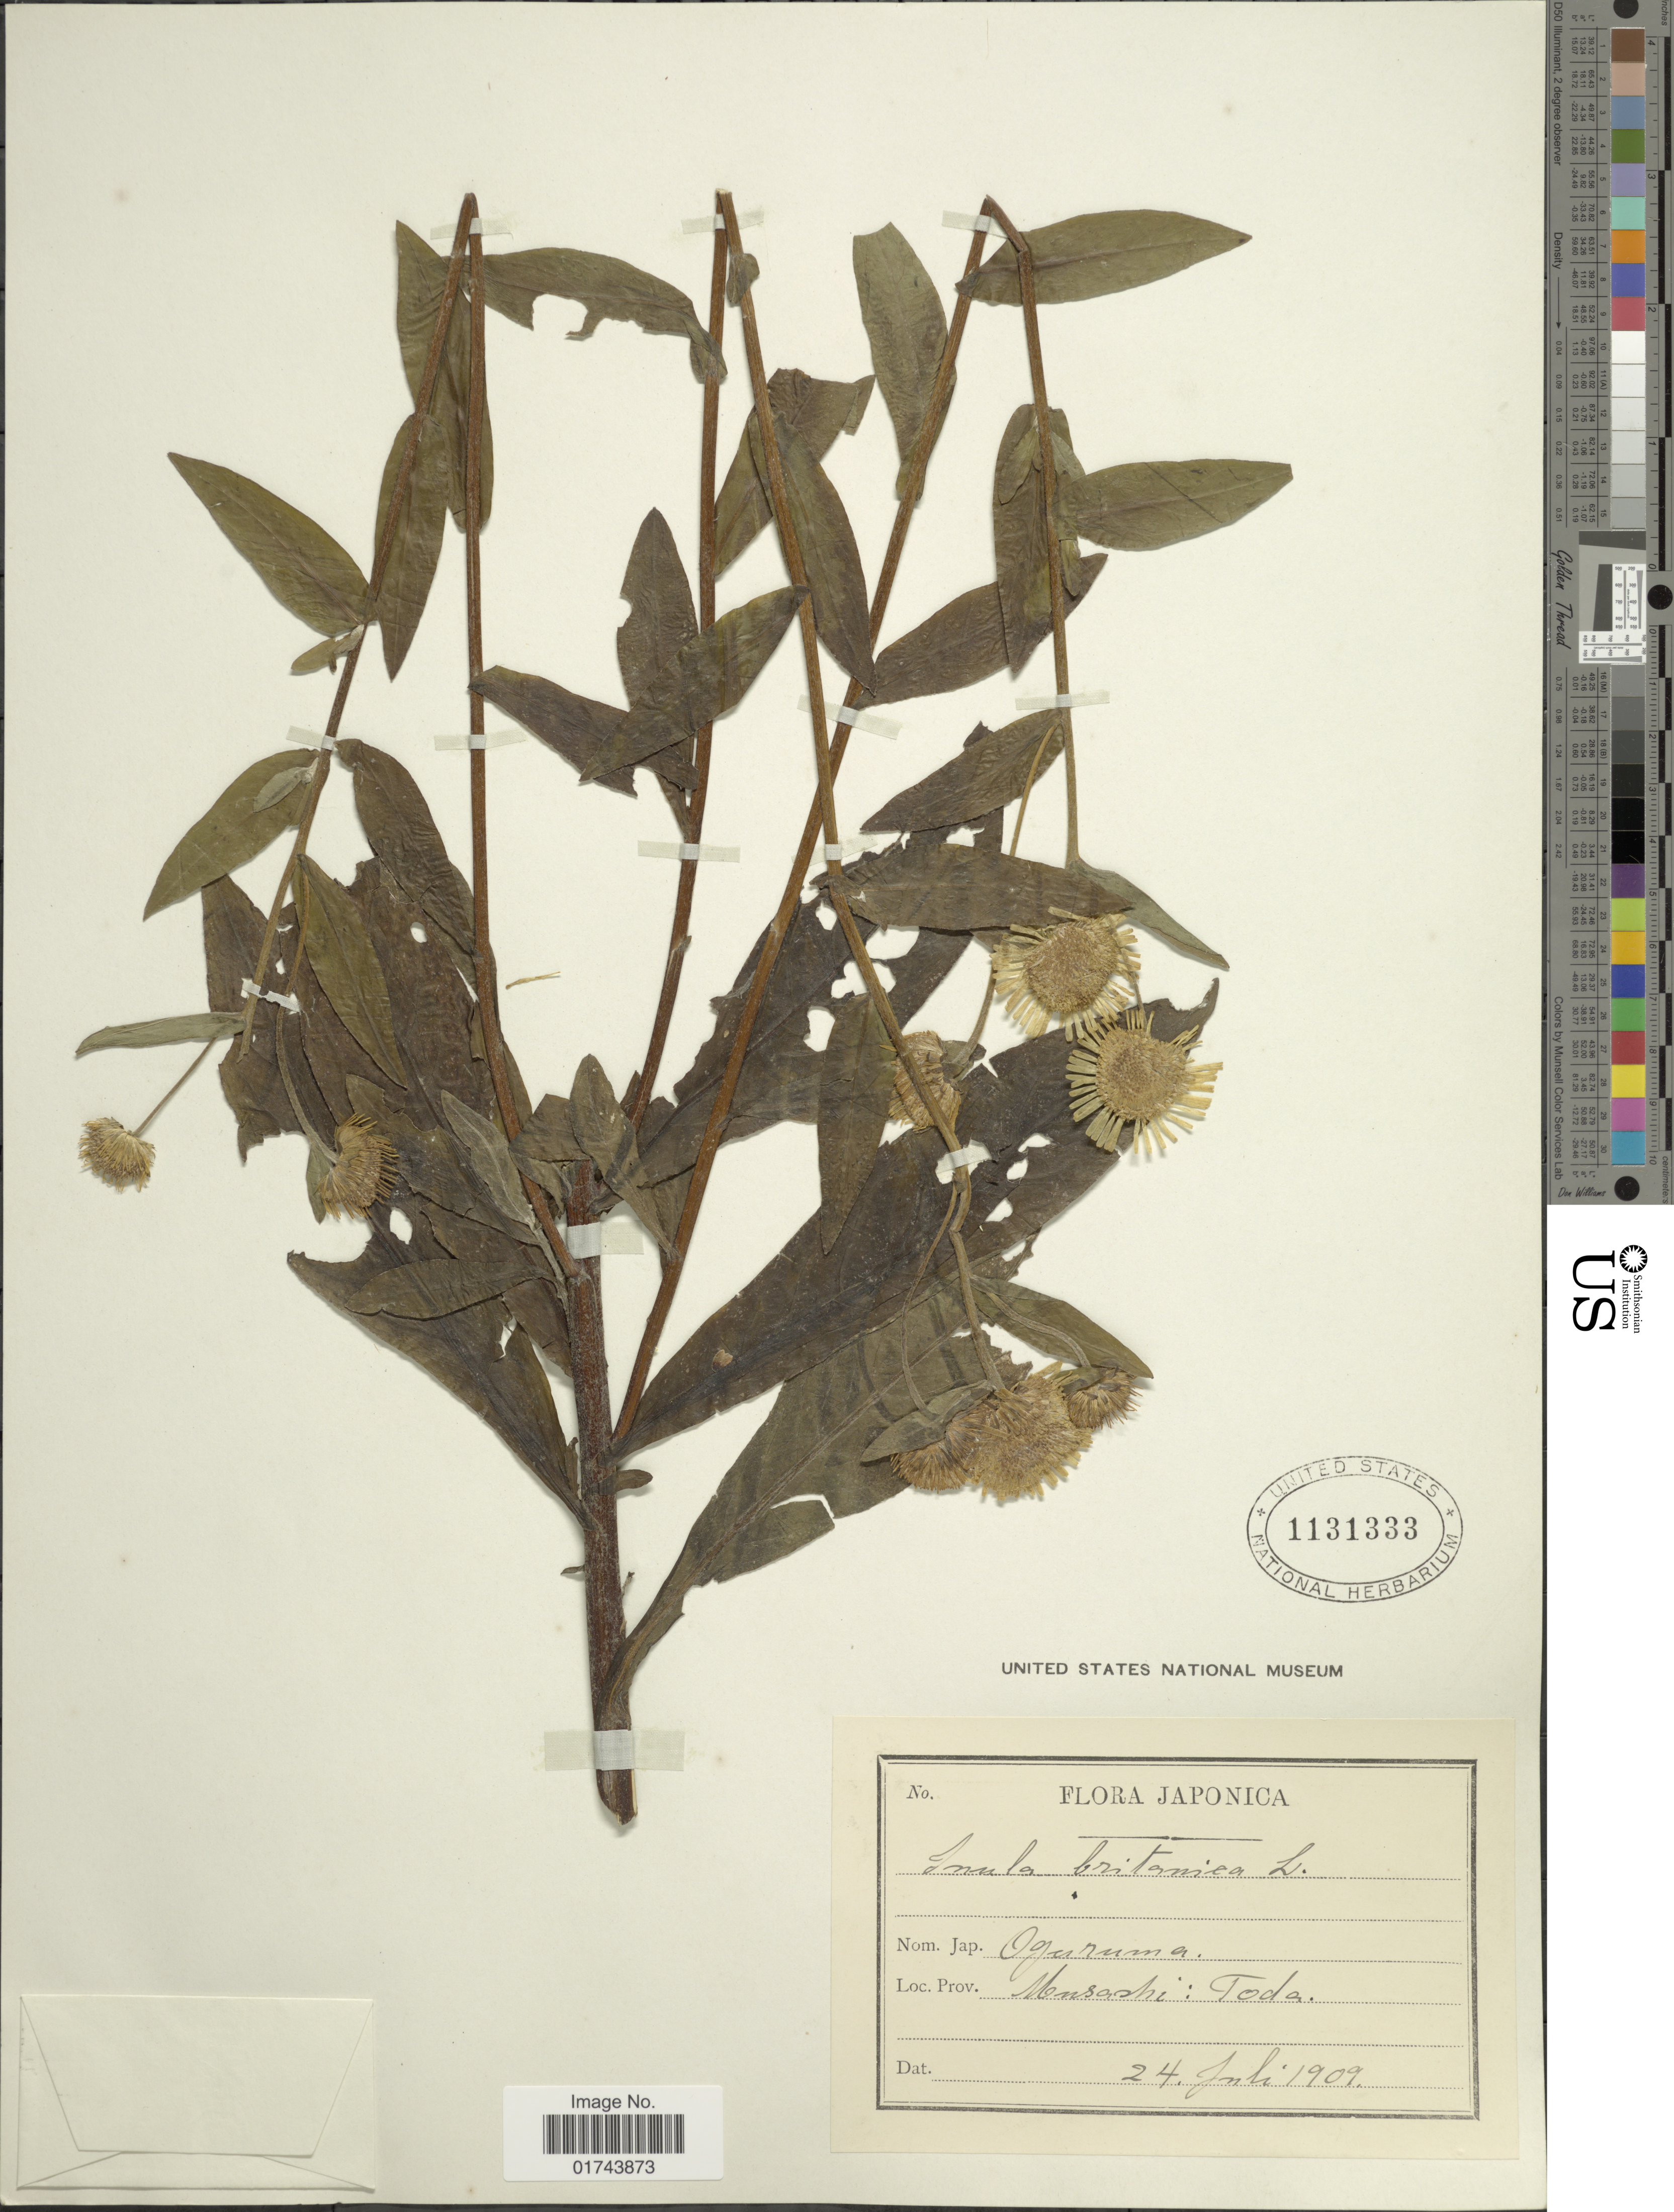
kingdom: Plantae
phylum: Tracheophyta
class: Magnoliopsida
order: Asterales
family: Asteraceae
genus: Inula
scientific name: Inula britannica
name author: L.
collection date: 1909-07-24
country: Japan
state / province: Saitama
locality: Japonica, Musashi: Toda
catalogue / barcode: US 1131333